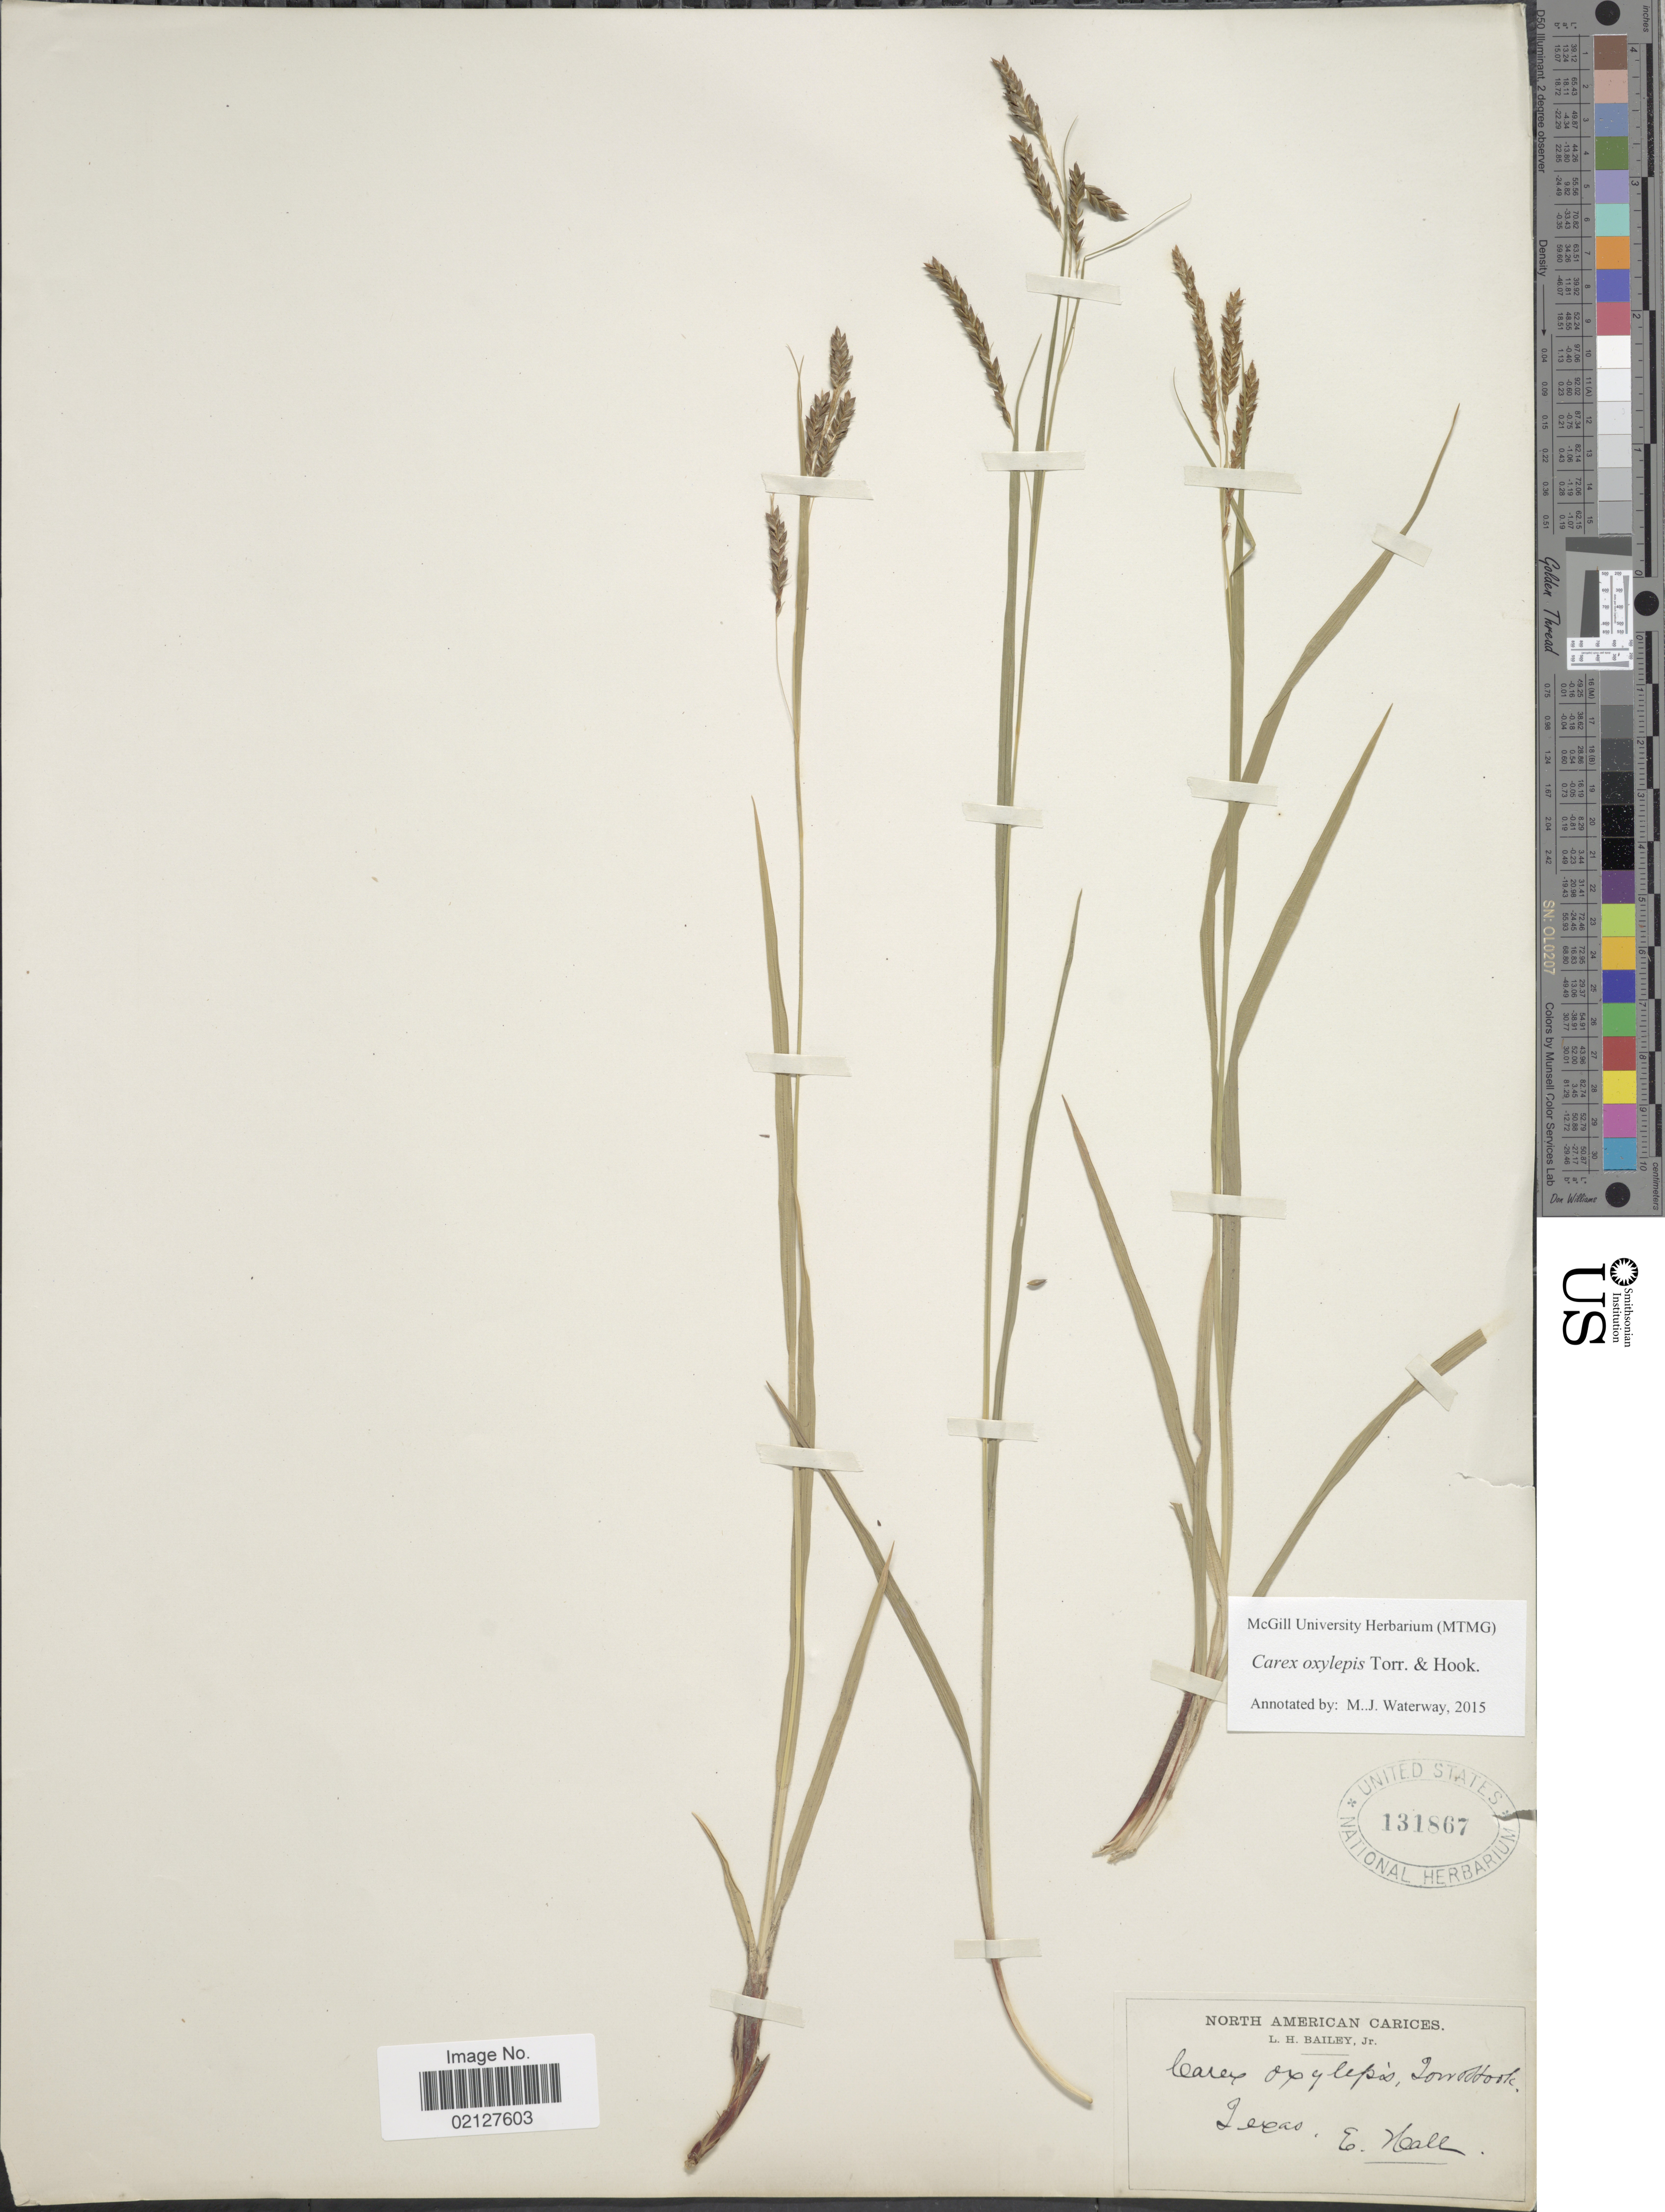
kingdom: Plantae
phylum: Tracheophyta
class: Liliopsida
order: Poales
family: Cyperaceae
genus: Carex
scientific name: Carex oxylepis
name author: Torr. & Hook.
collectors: E. Hall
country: United States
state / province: Texas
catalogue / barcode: US 131867